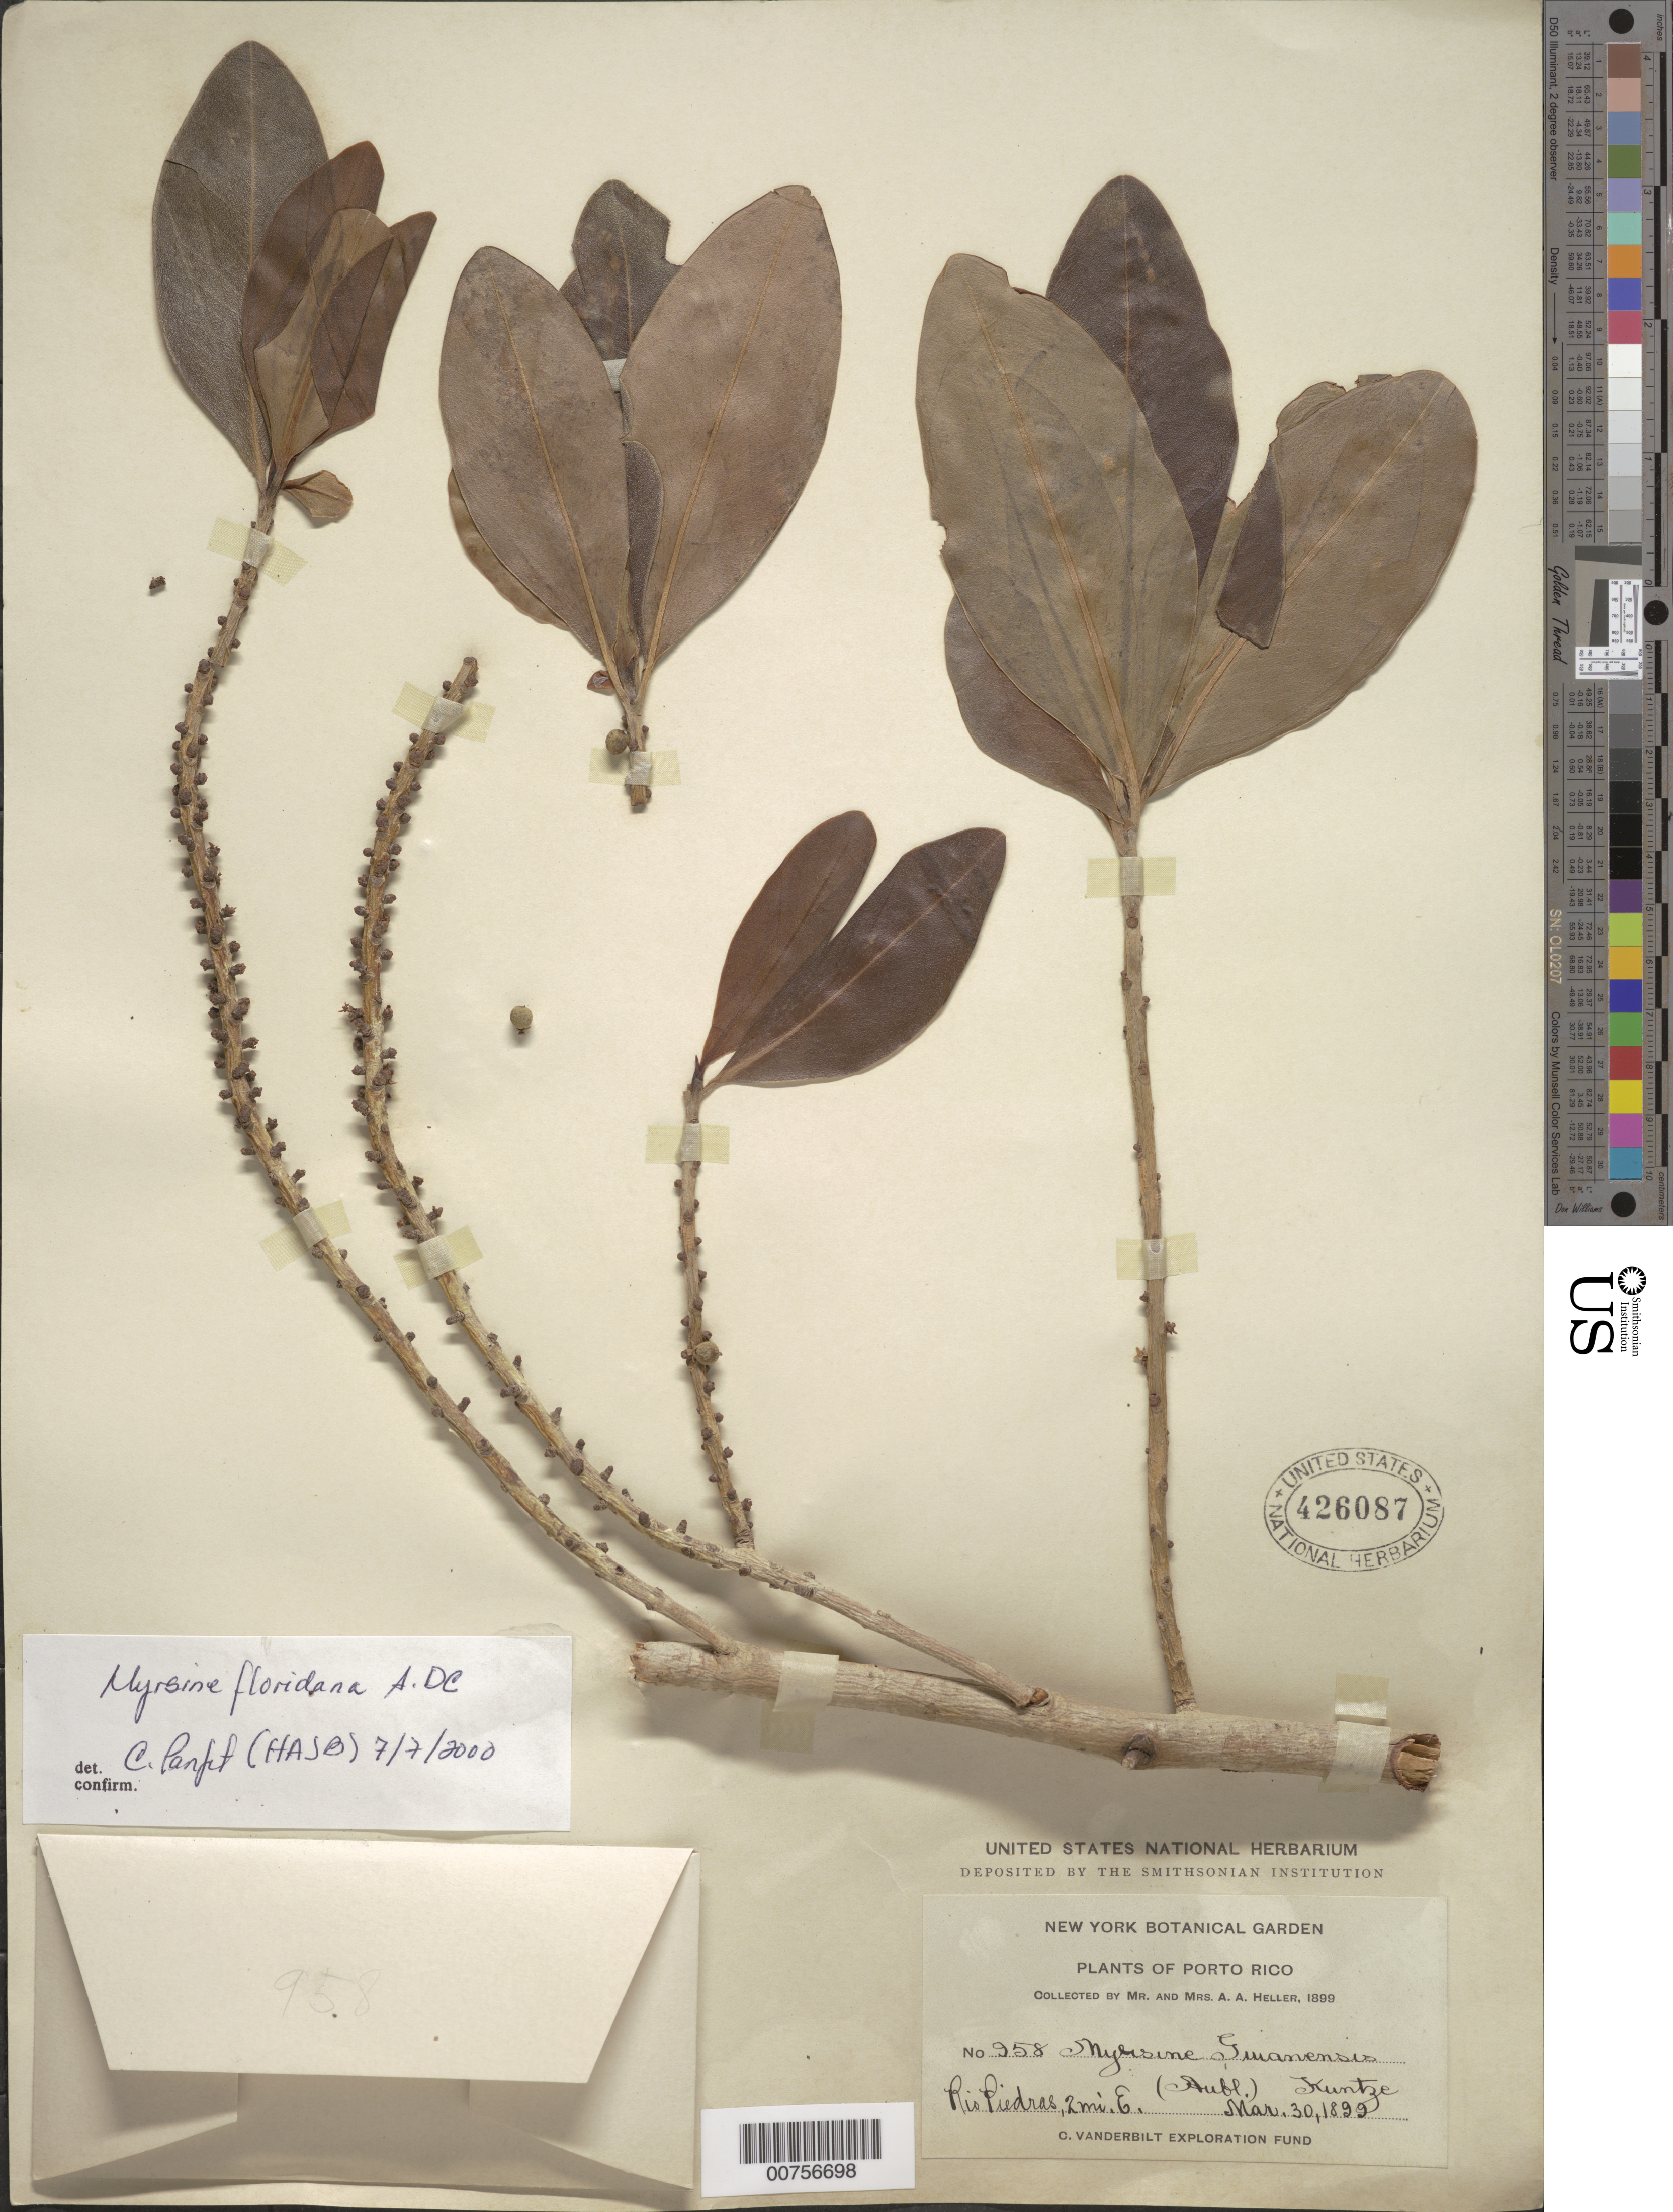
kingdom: Plantae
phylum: Tracheophyta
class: Magnoliopsida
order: Ericales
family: Primulaceae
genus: Myrsine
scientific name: Myrsine floridana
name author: A. DC.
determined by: Panfet, C.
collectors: A. A. Heller & E. G. Heller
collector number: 958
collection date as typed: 30 Mar 1899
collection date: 1899-03-30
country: Puerto Rico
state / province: San Juan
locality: Río Piedras, 2 mi E.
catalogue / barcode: US 426087